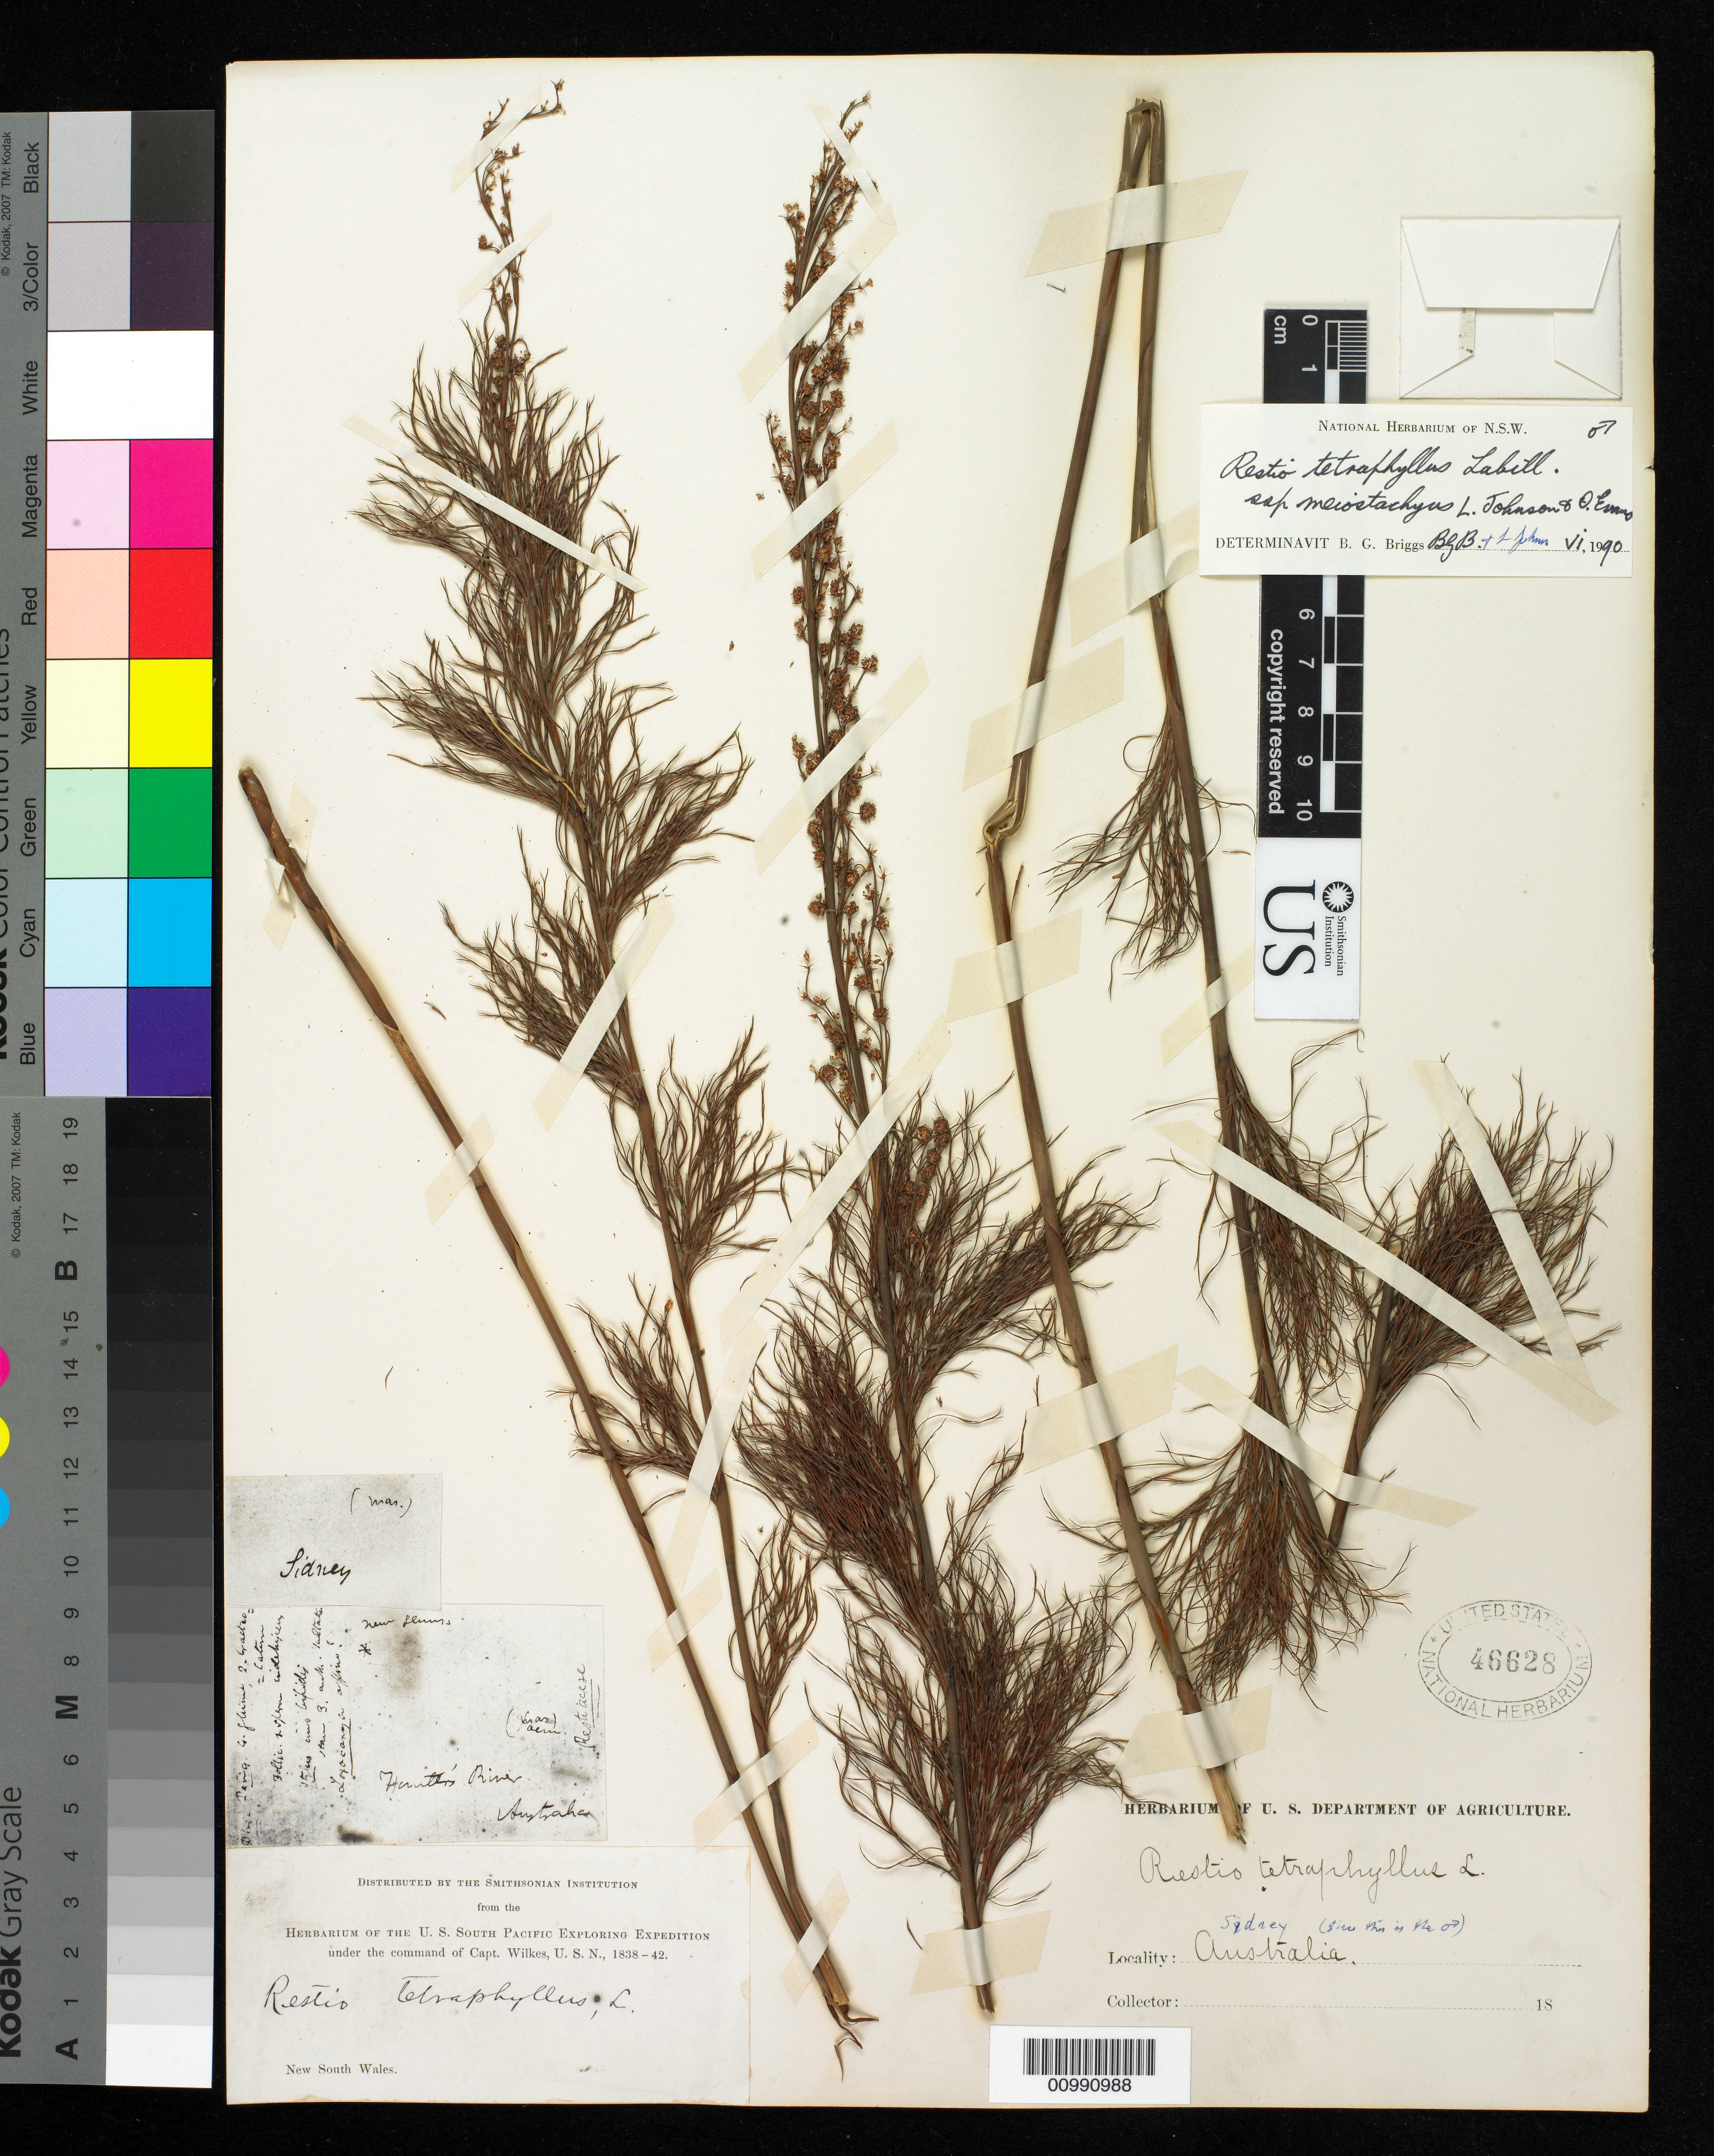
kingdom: Plantae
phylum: Tracheophyta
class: Liliopsida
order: Poales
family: Restionaceae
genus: Baloskion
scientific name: Baloskion tetraphyllum subsp. meiostachyum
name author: (L.A.S. Johnson & O.D. Evans) B.G. Briggs & L.A.S. Johnson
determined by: Strong, M. T., (US), Smithsonian Institution - National Museum of Natural History (UNITED STATES)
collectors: Wilkes Explor. Exped.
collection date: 1838/1842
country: Australia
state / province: New South Wales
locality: Sydney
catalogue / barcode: US 46628